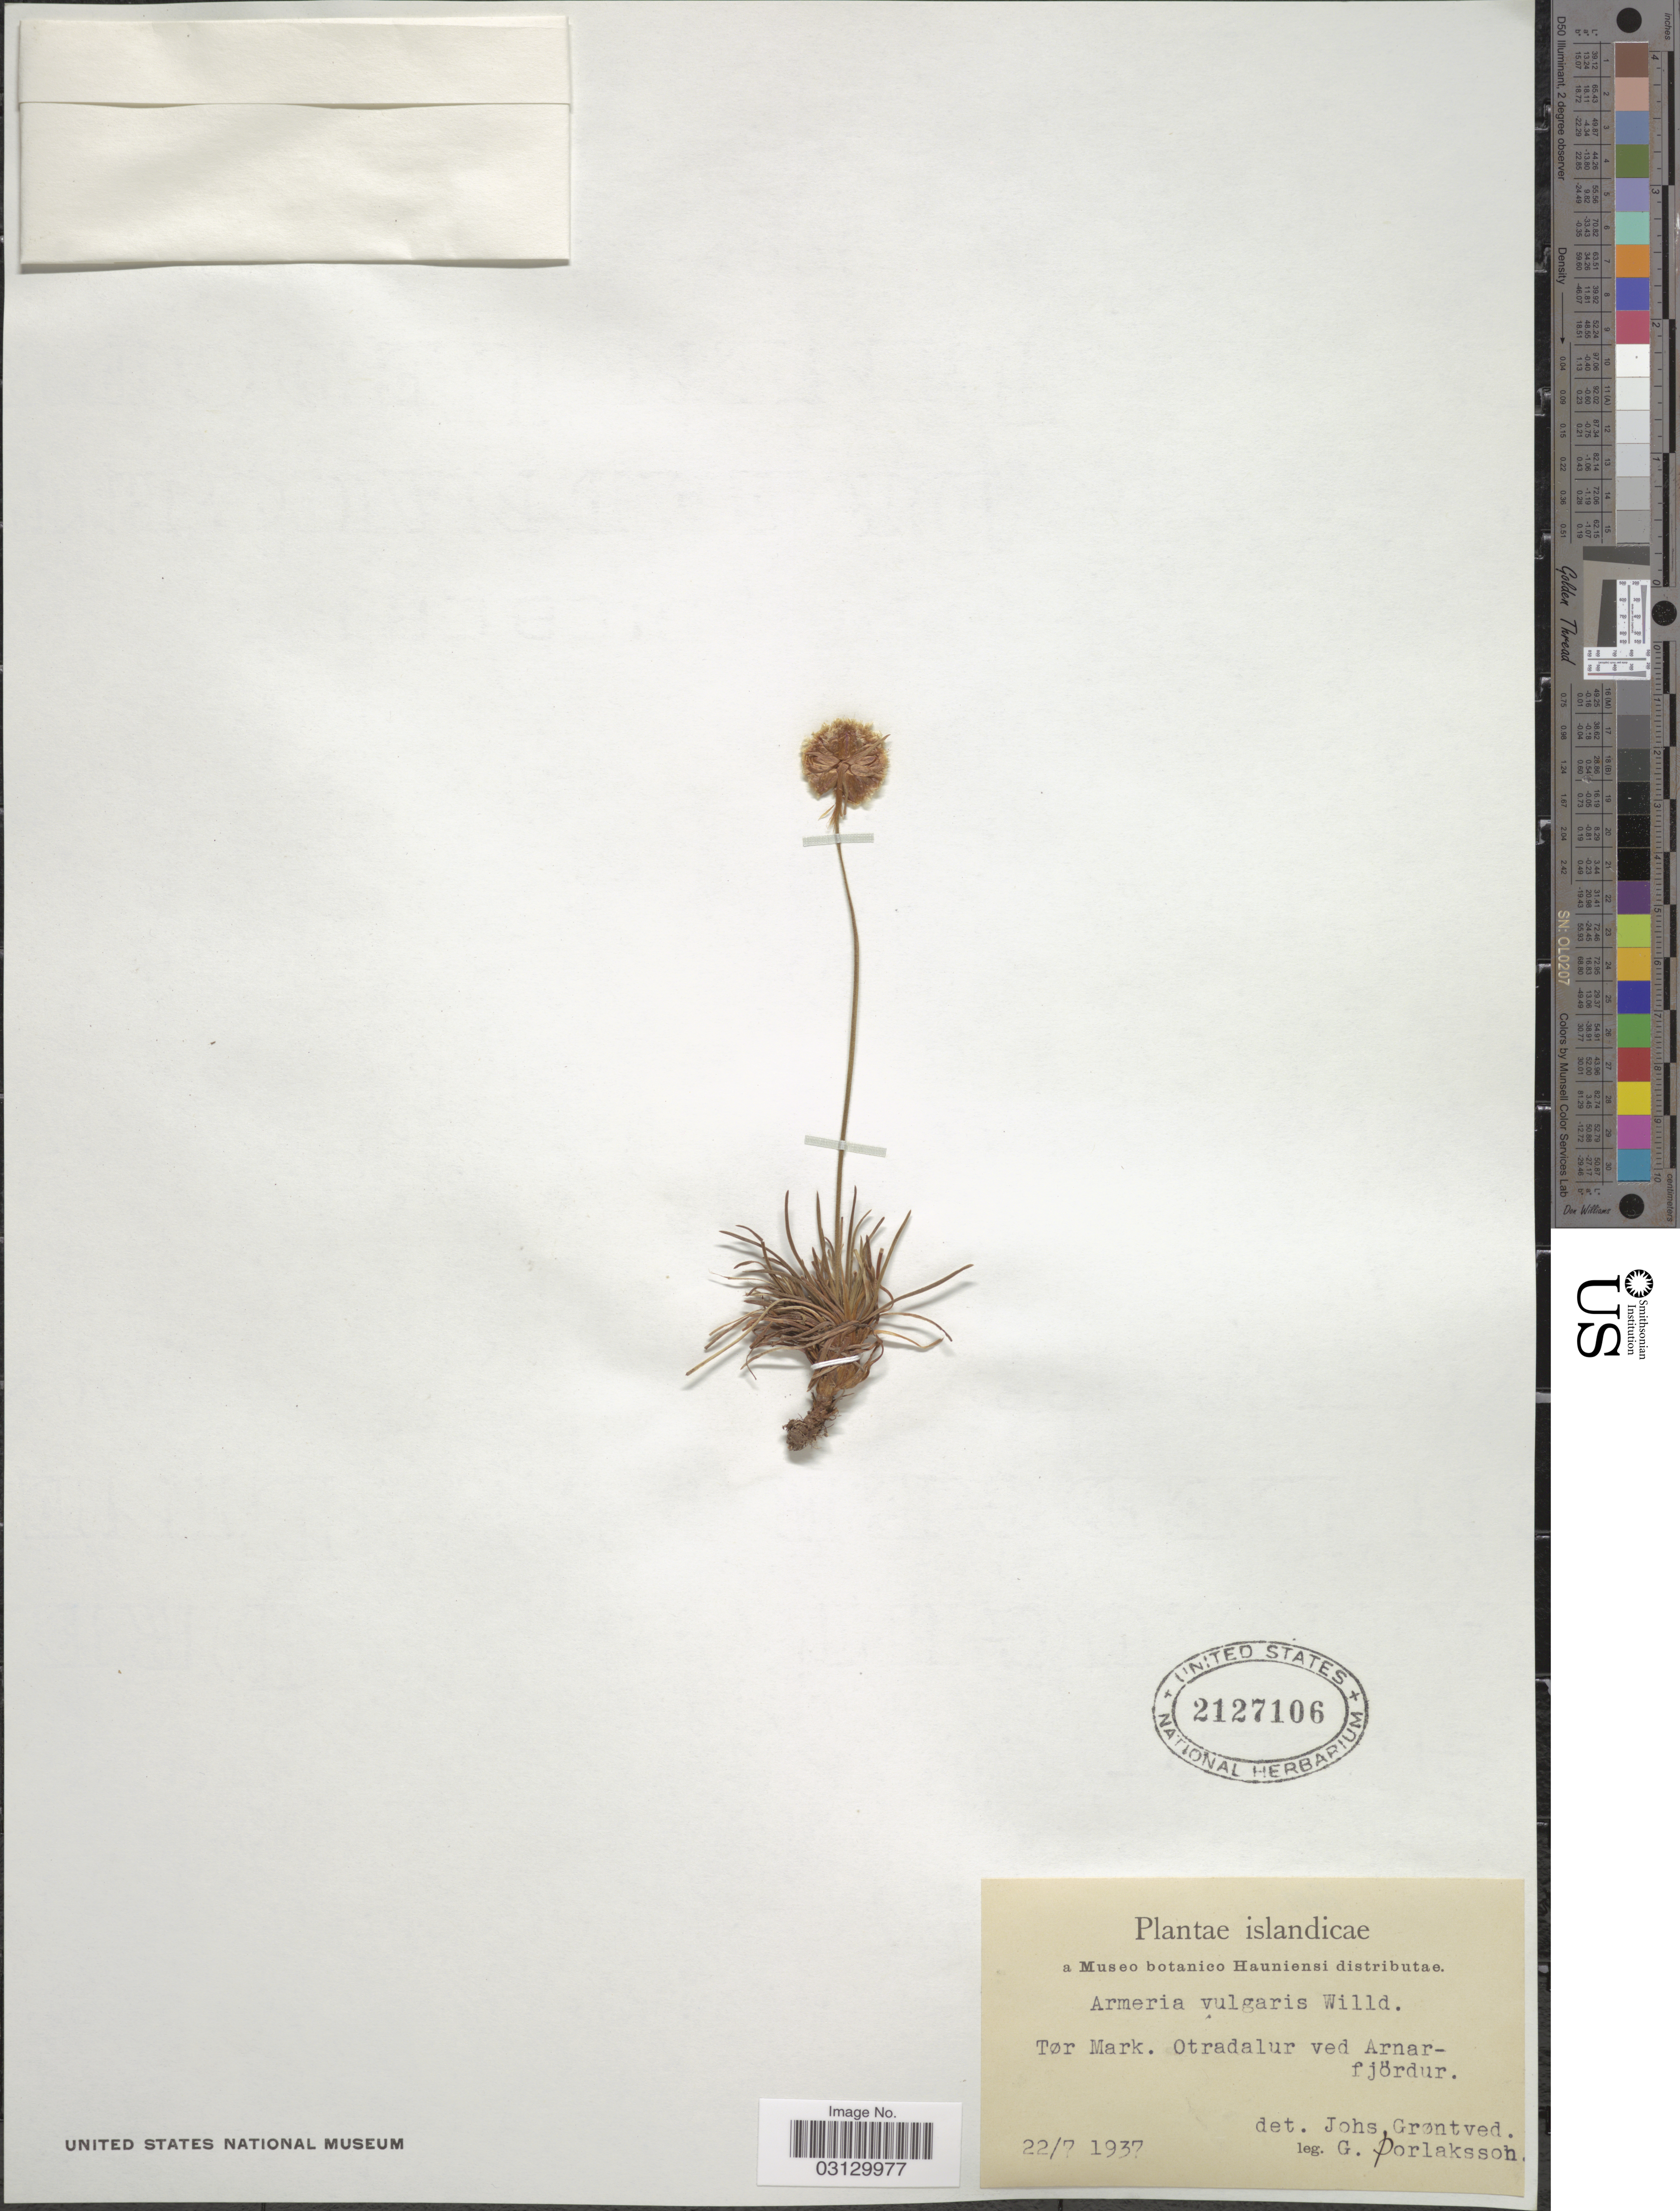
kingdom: Plantae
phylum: Tracheophyta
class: Magnoliopsida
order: Caryophyllales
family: Plumbaginaceae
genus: Armeria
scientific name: Armeria maritima subsp. maritima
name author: (Mill.) Willd.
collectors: G. Orlaksson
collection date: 1937-07-22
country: Iceland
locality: Islandicae. Tør Mark. Otradalur ved Arnarfjördur.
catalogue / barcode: US 2127106